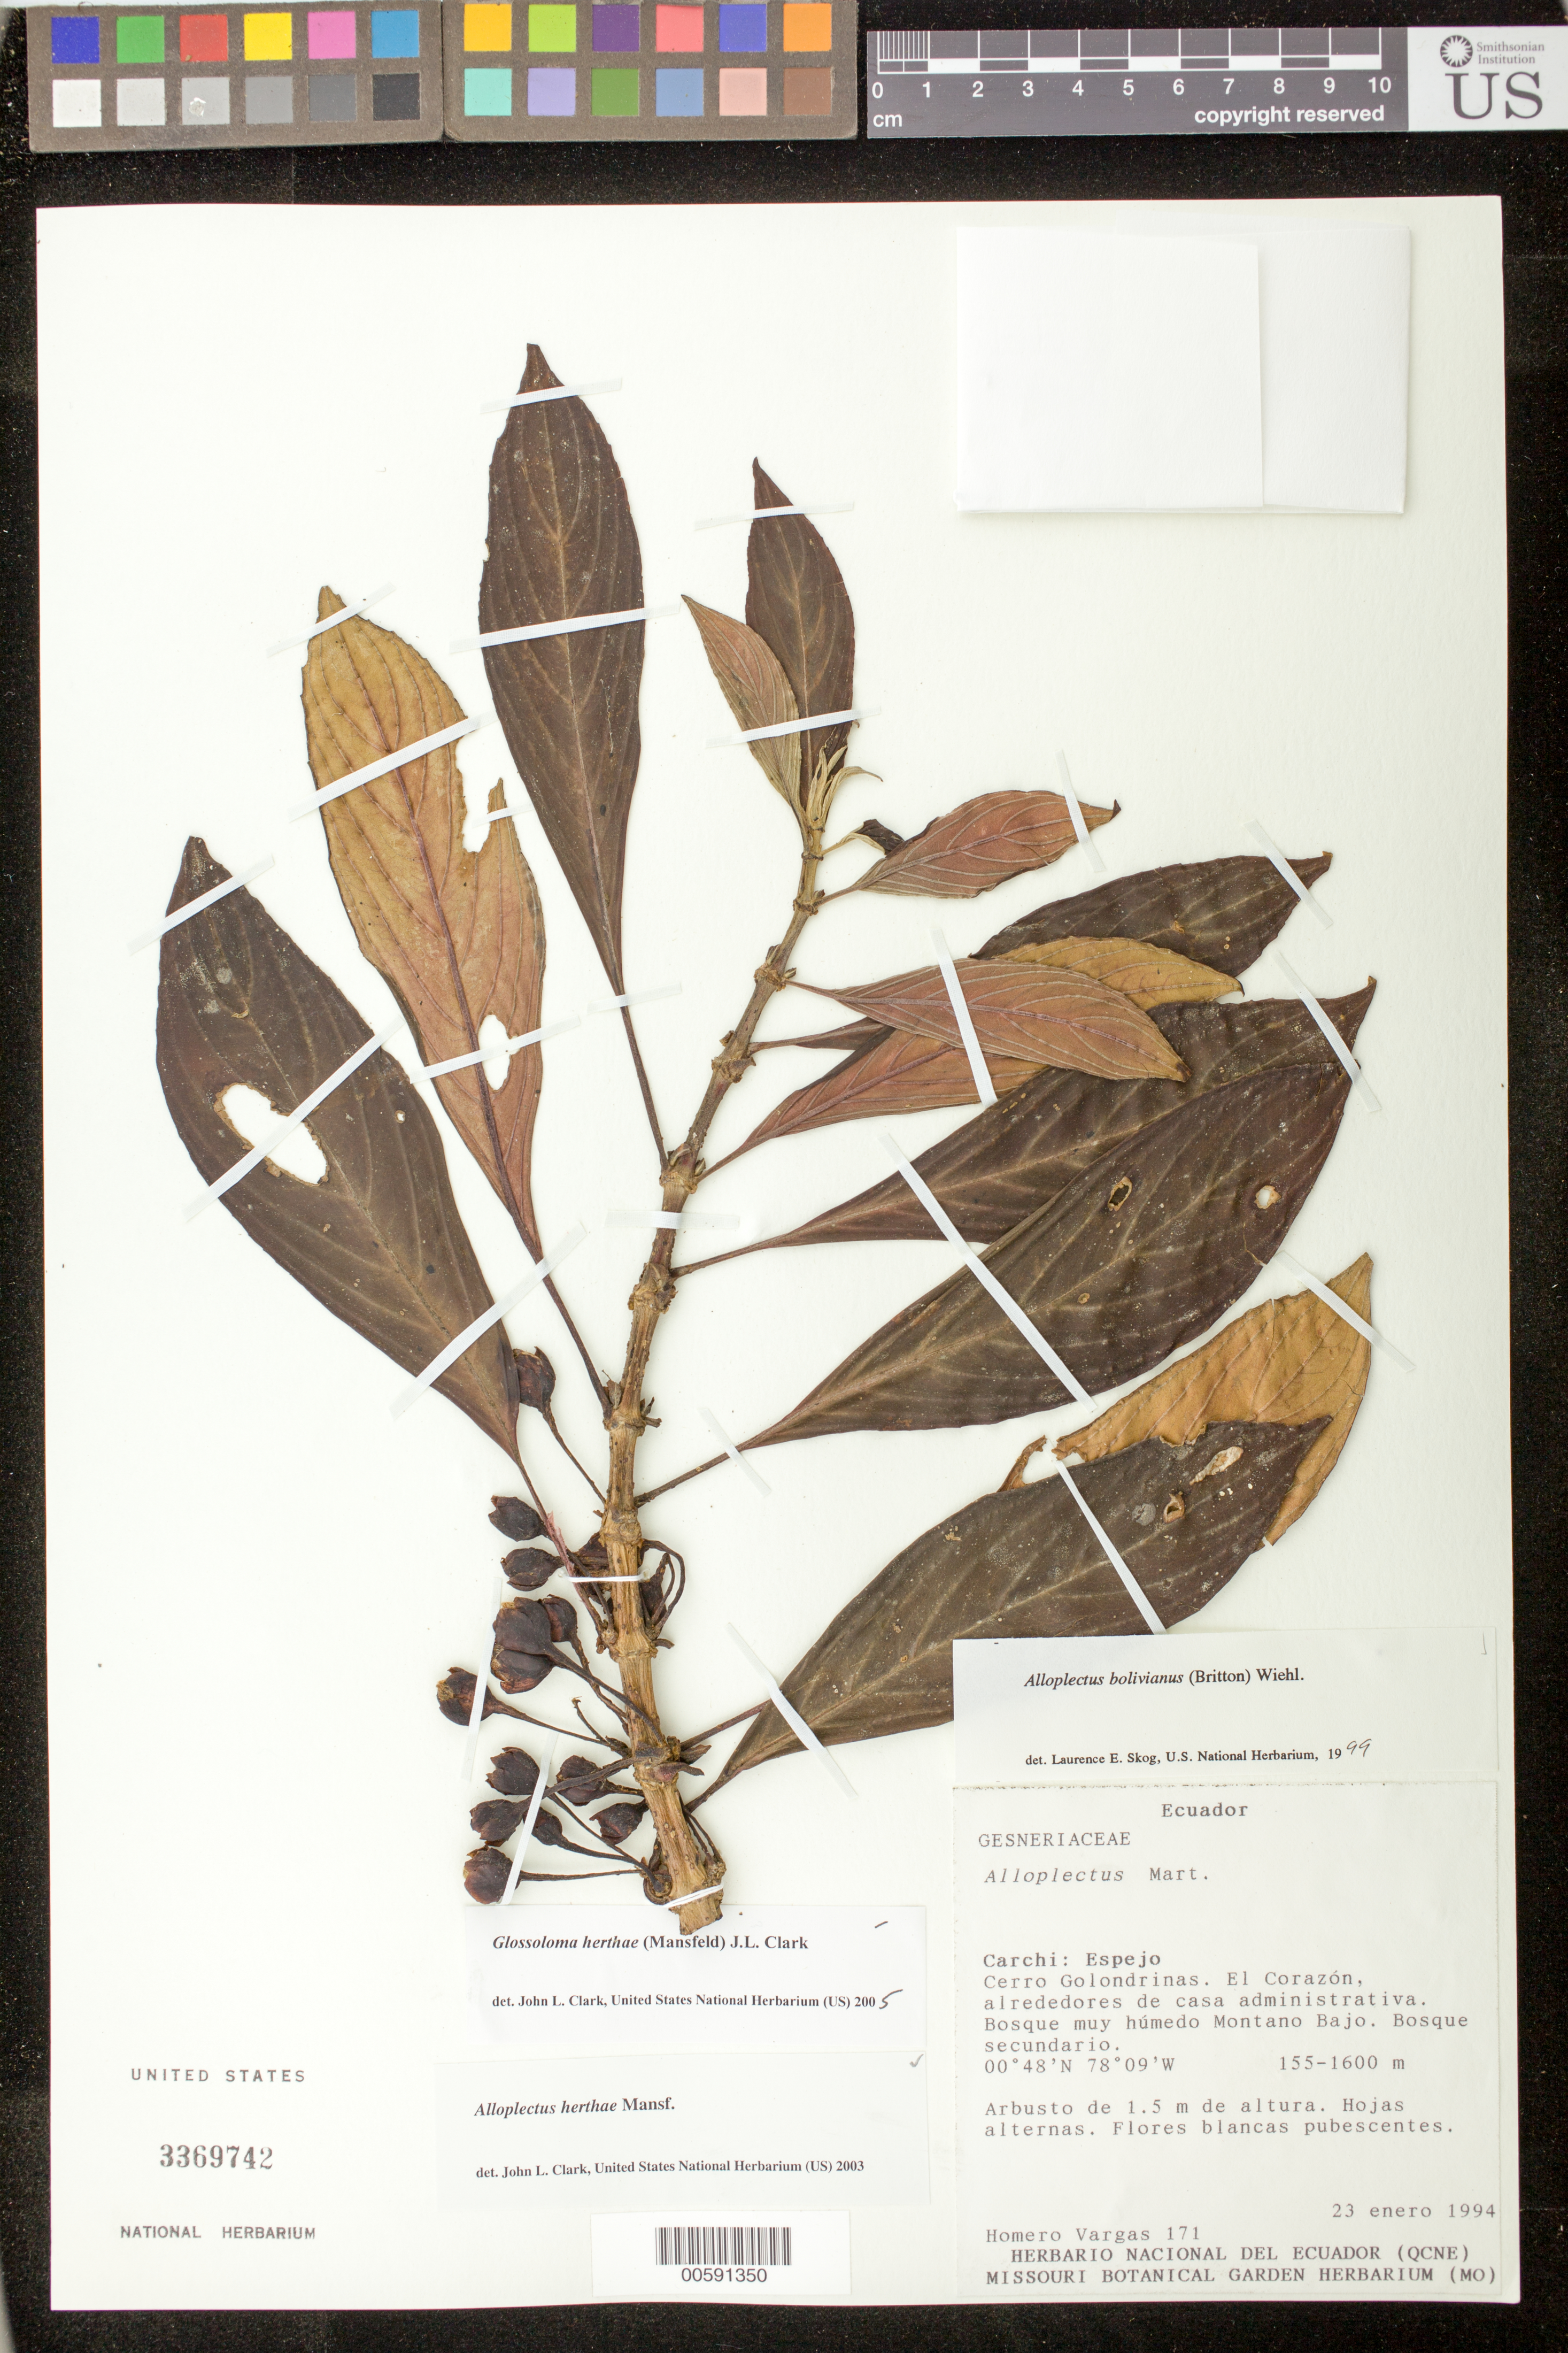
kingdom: Plantae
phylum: Tracheophyta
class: Magnoliopsida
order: Lamiales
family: Gesneriaceae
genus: Glossoloma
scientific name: Glossoloma herthae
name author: (Mansf.) J.L. Clark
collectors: H. Vargas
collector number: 171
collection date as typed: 23 Jan 1994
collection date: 1994-01-23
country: Ecuador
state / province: Carchi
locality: Espejo: Cerro Golondrinas, El Corazón, alrededores de casa administrativa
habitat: Bosque muy húmedo montano bajo; bosque secundario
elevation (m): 155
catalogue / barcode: US 3369742